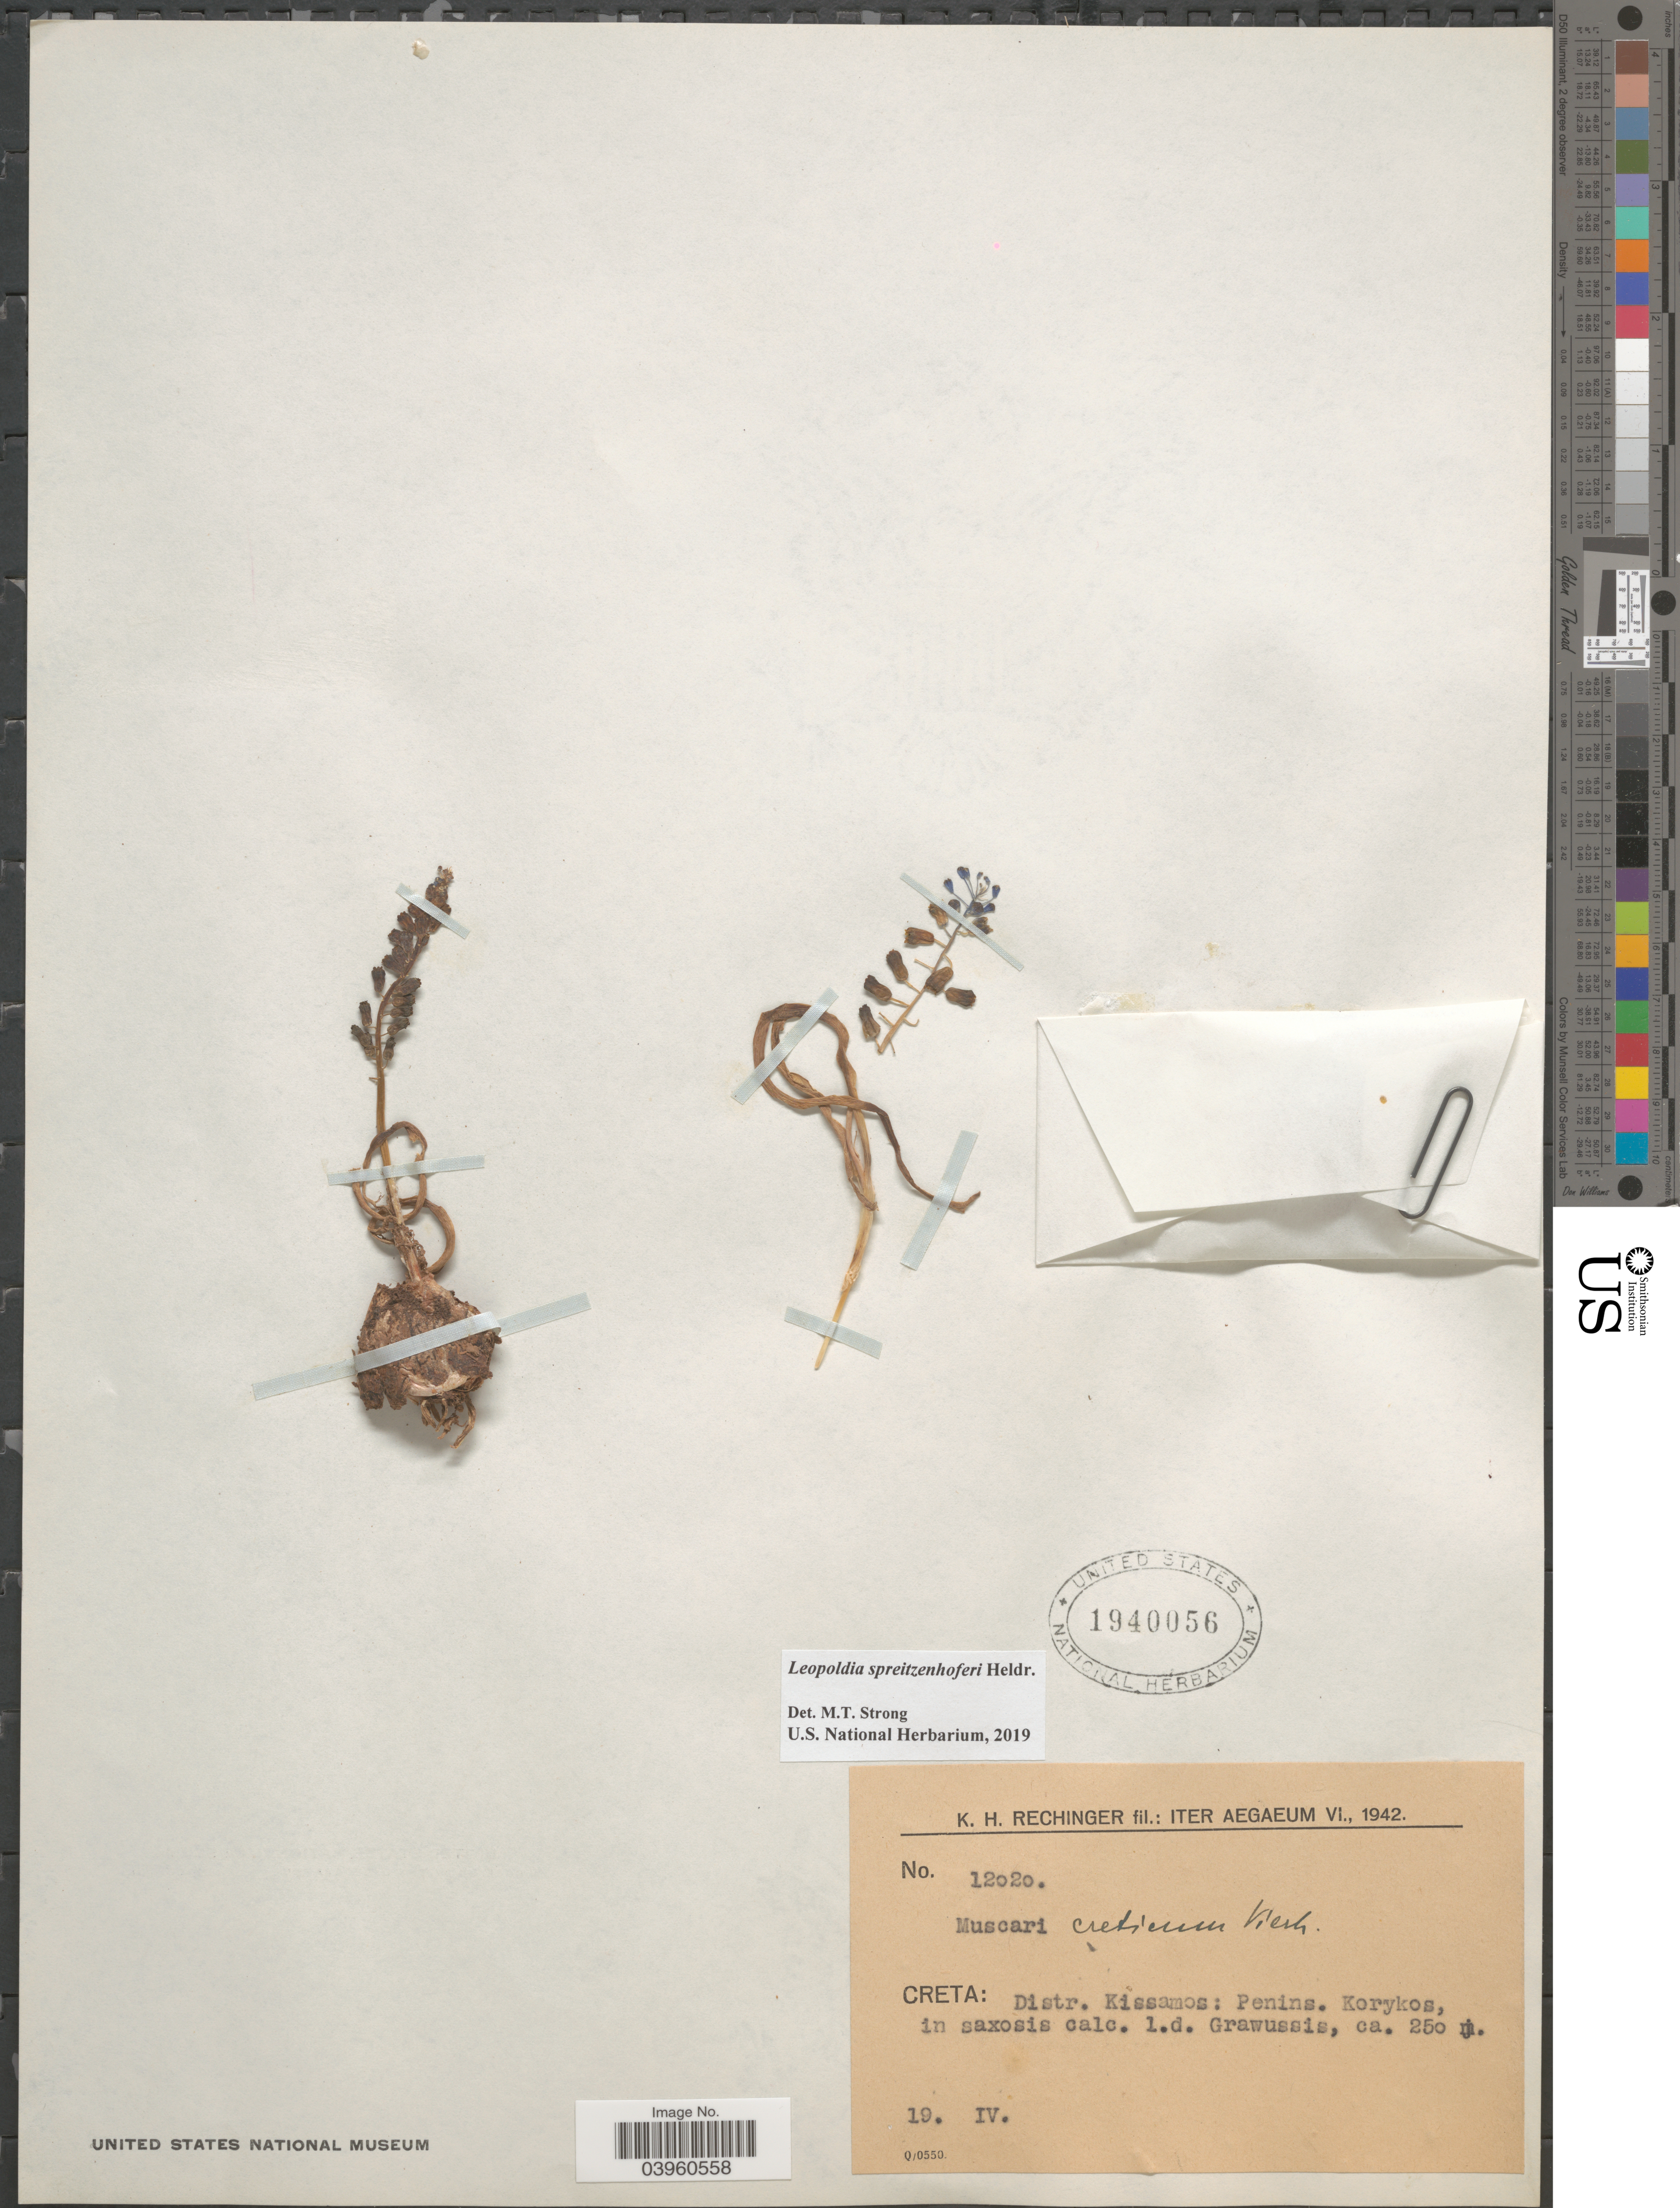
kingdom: Plantae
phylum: Tracheophyta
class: Liliopsida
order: Asparagales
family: Asparagaceae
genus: Leopoldia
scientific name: Leopoldia spreitzenhoferi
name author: Heldr. ex Ostermeyer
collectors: K. H. Rechinger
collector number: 12020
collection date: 1942-04-19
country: Greece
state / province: Crete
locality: Iter Aegaeum VI. Creta: Distr. Kissamos: Penins. Korykos, in saxosis calc. l.d. Grawussis.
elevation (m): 250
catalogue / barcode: US 1940056